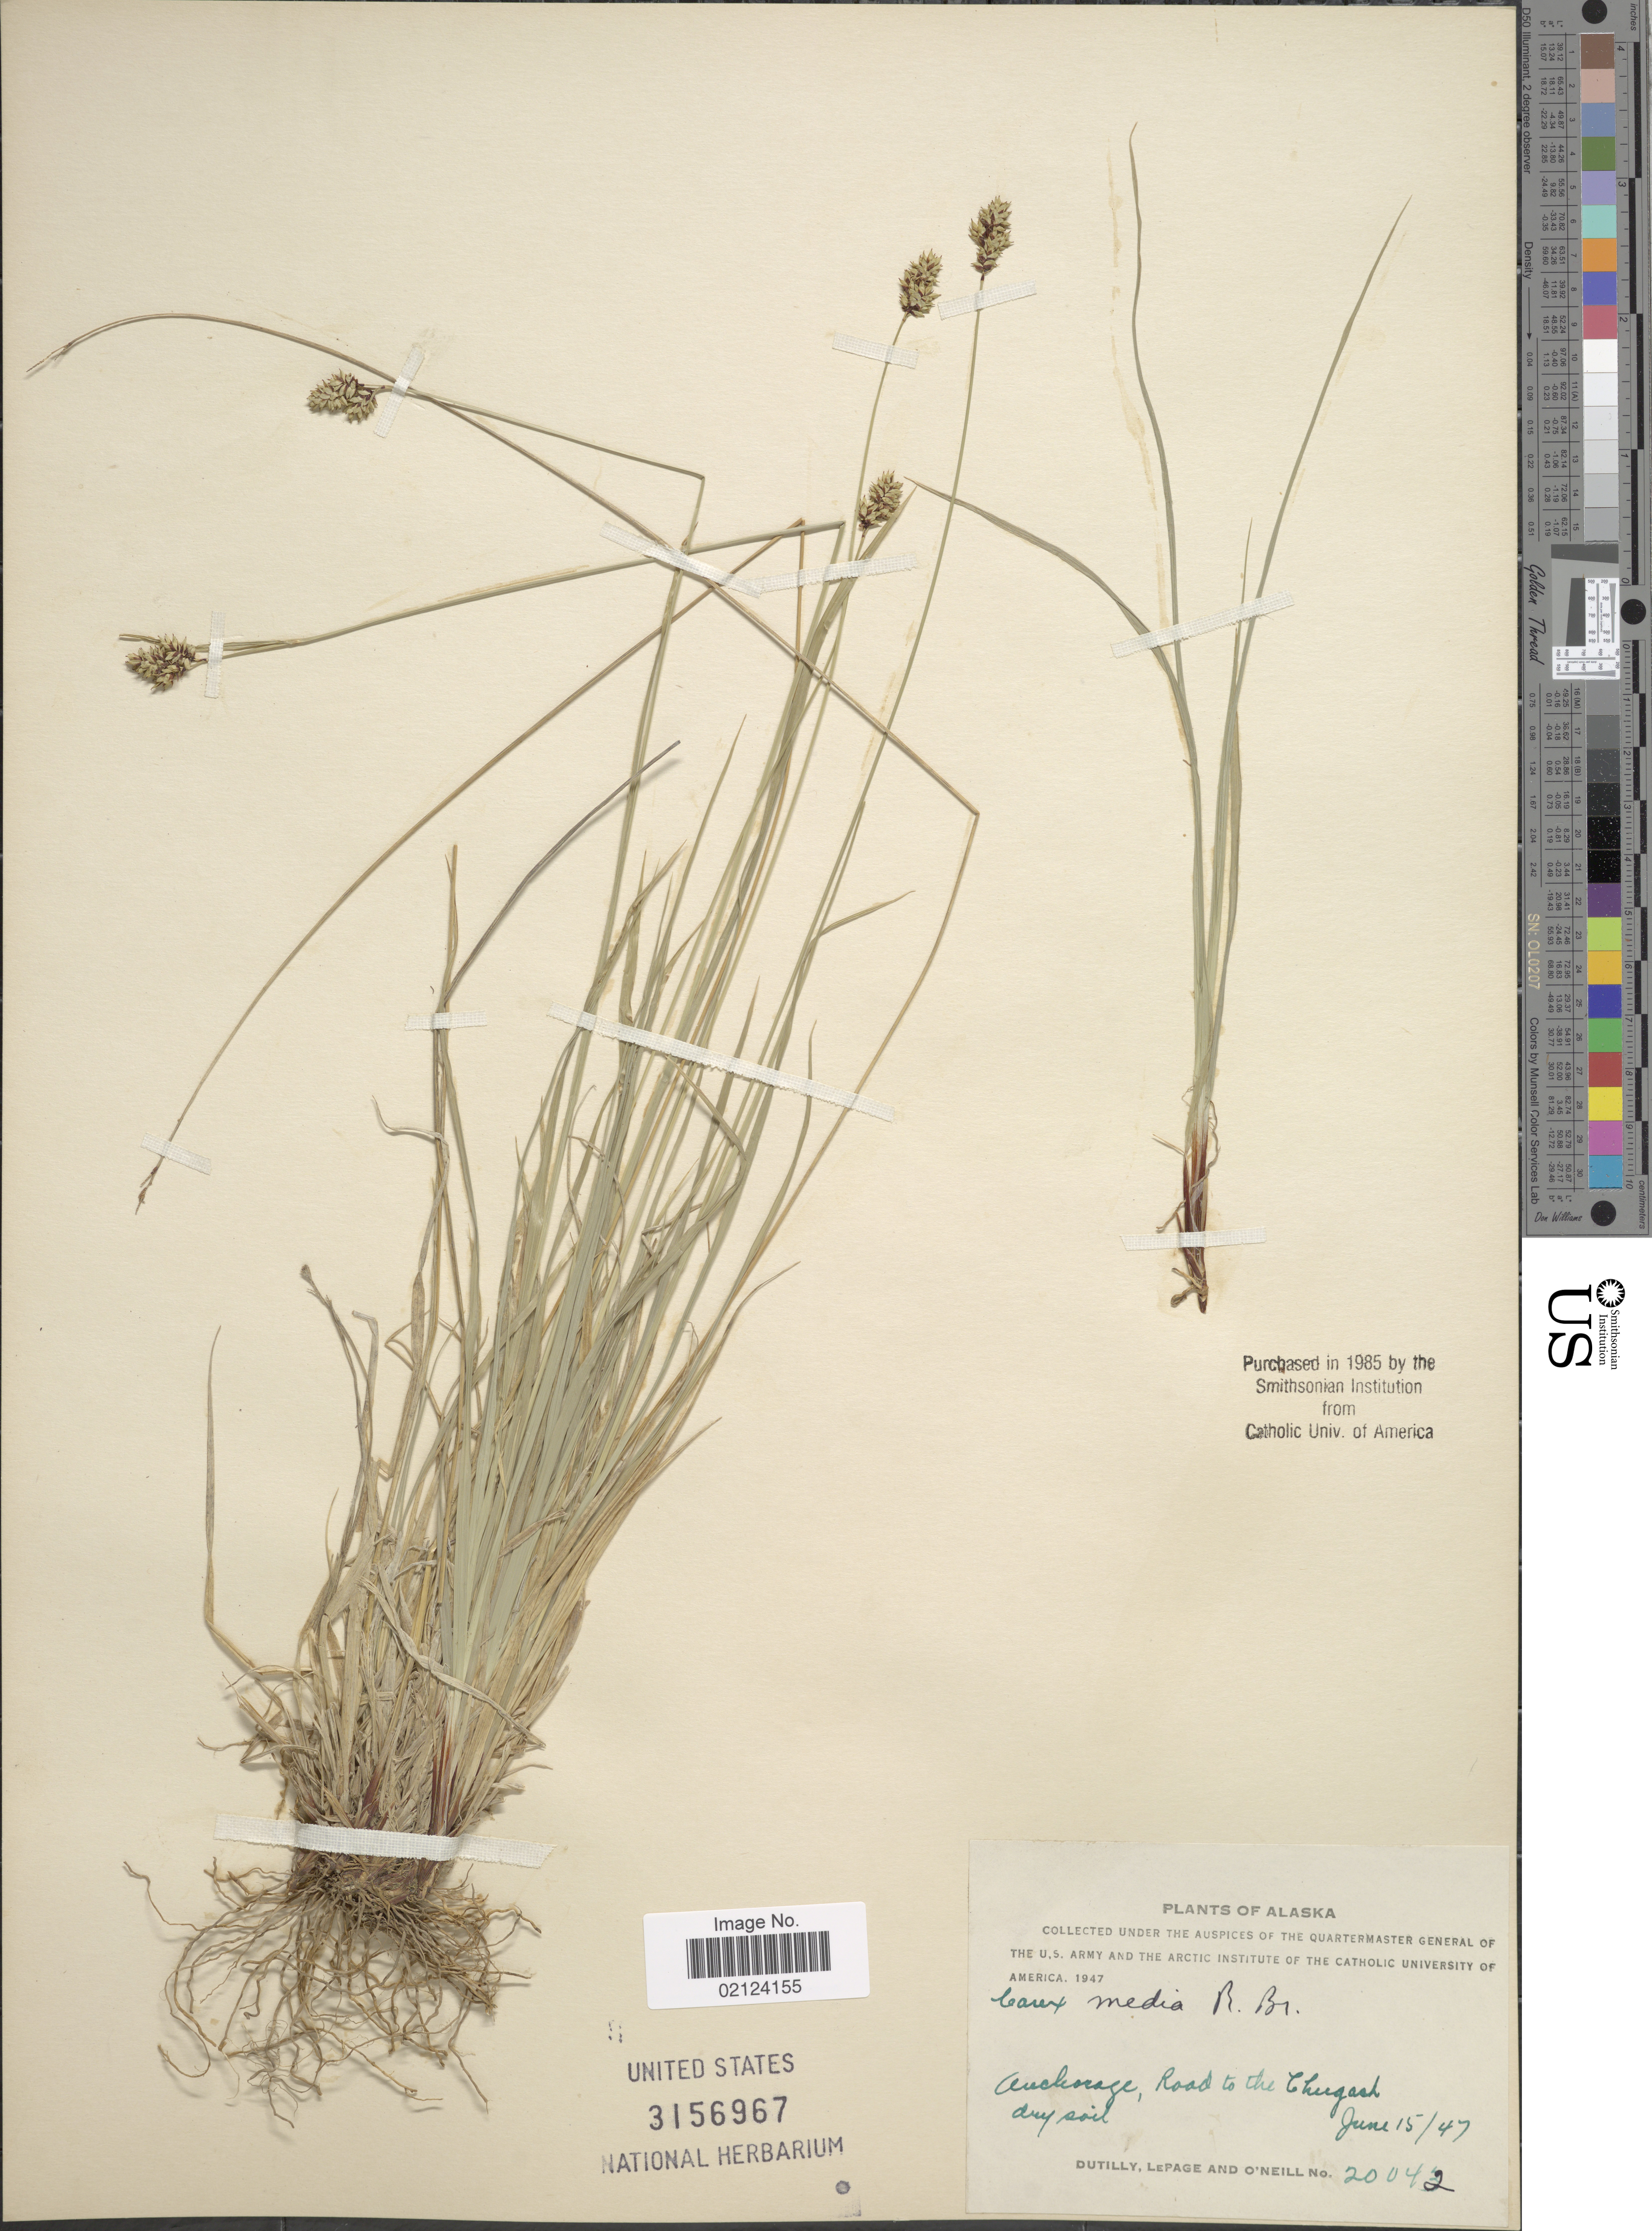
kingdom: Plantae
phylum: Tracheophyta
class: Liliopsida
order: Poales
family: Cyperaceae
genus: Carex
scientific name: Carex media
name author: R. Br.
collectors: -. Dutilly, -. LePage & O' Neill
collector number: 20042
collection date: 1947-06-15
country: United States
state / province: Alaska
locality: Anchorage, Road to Chugash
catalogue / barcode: US 3156967